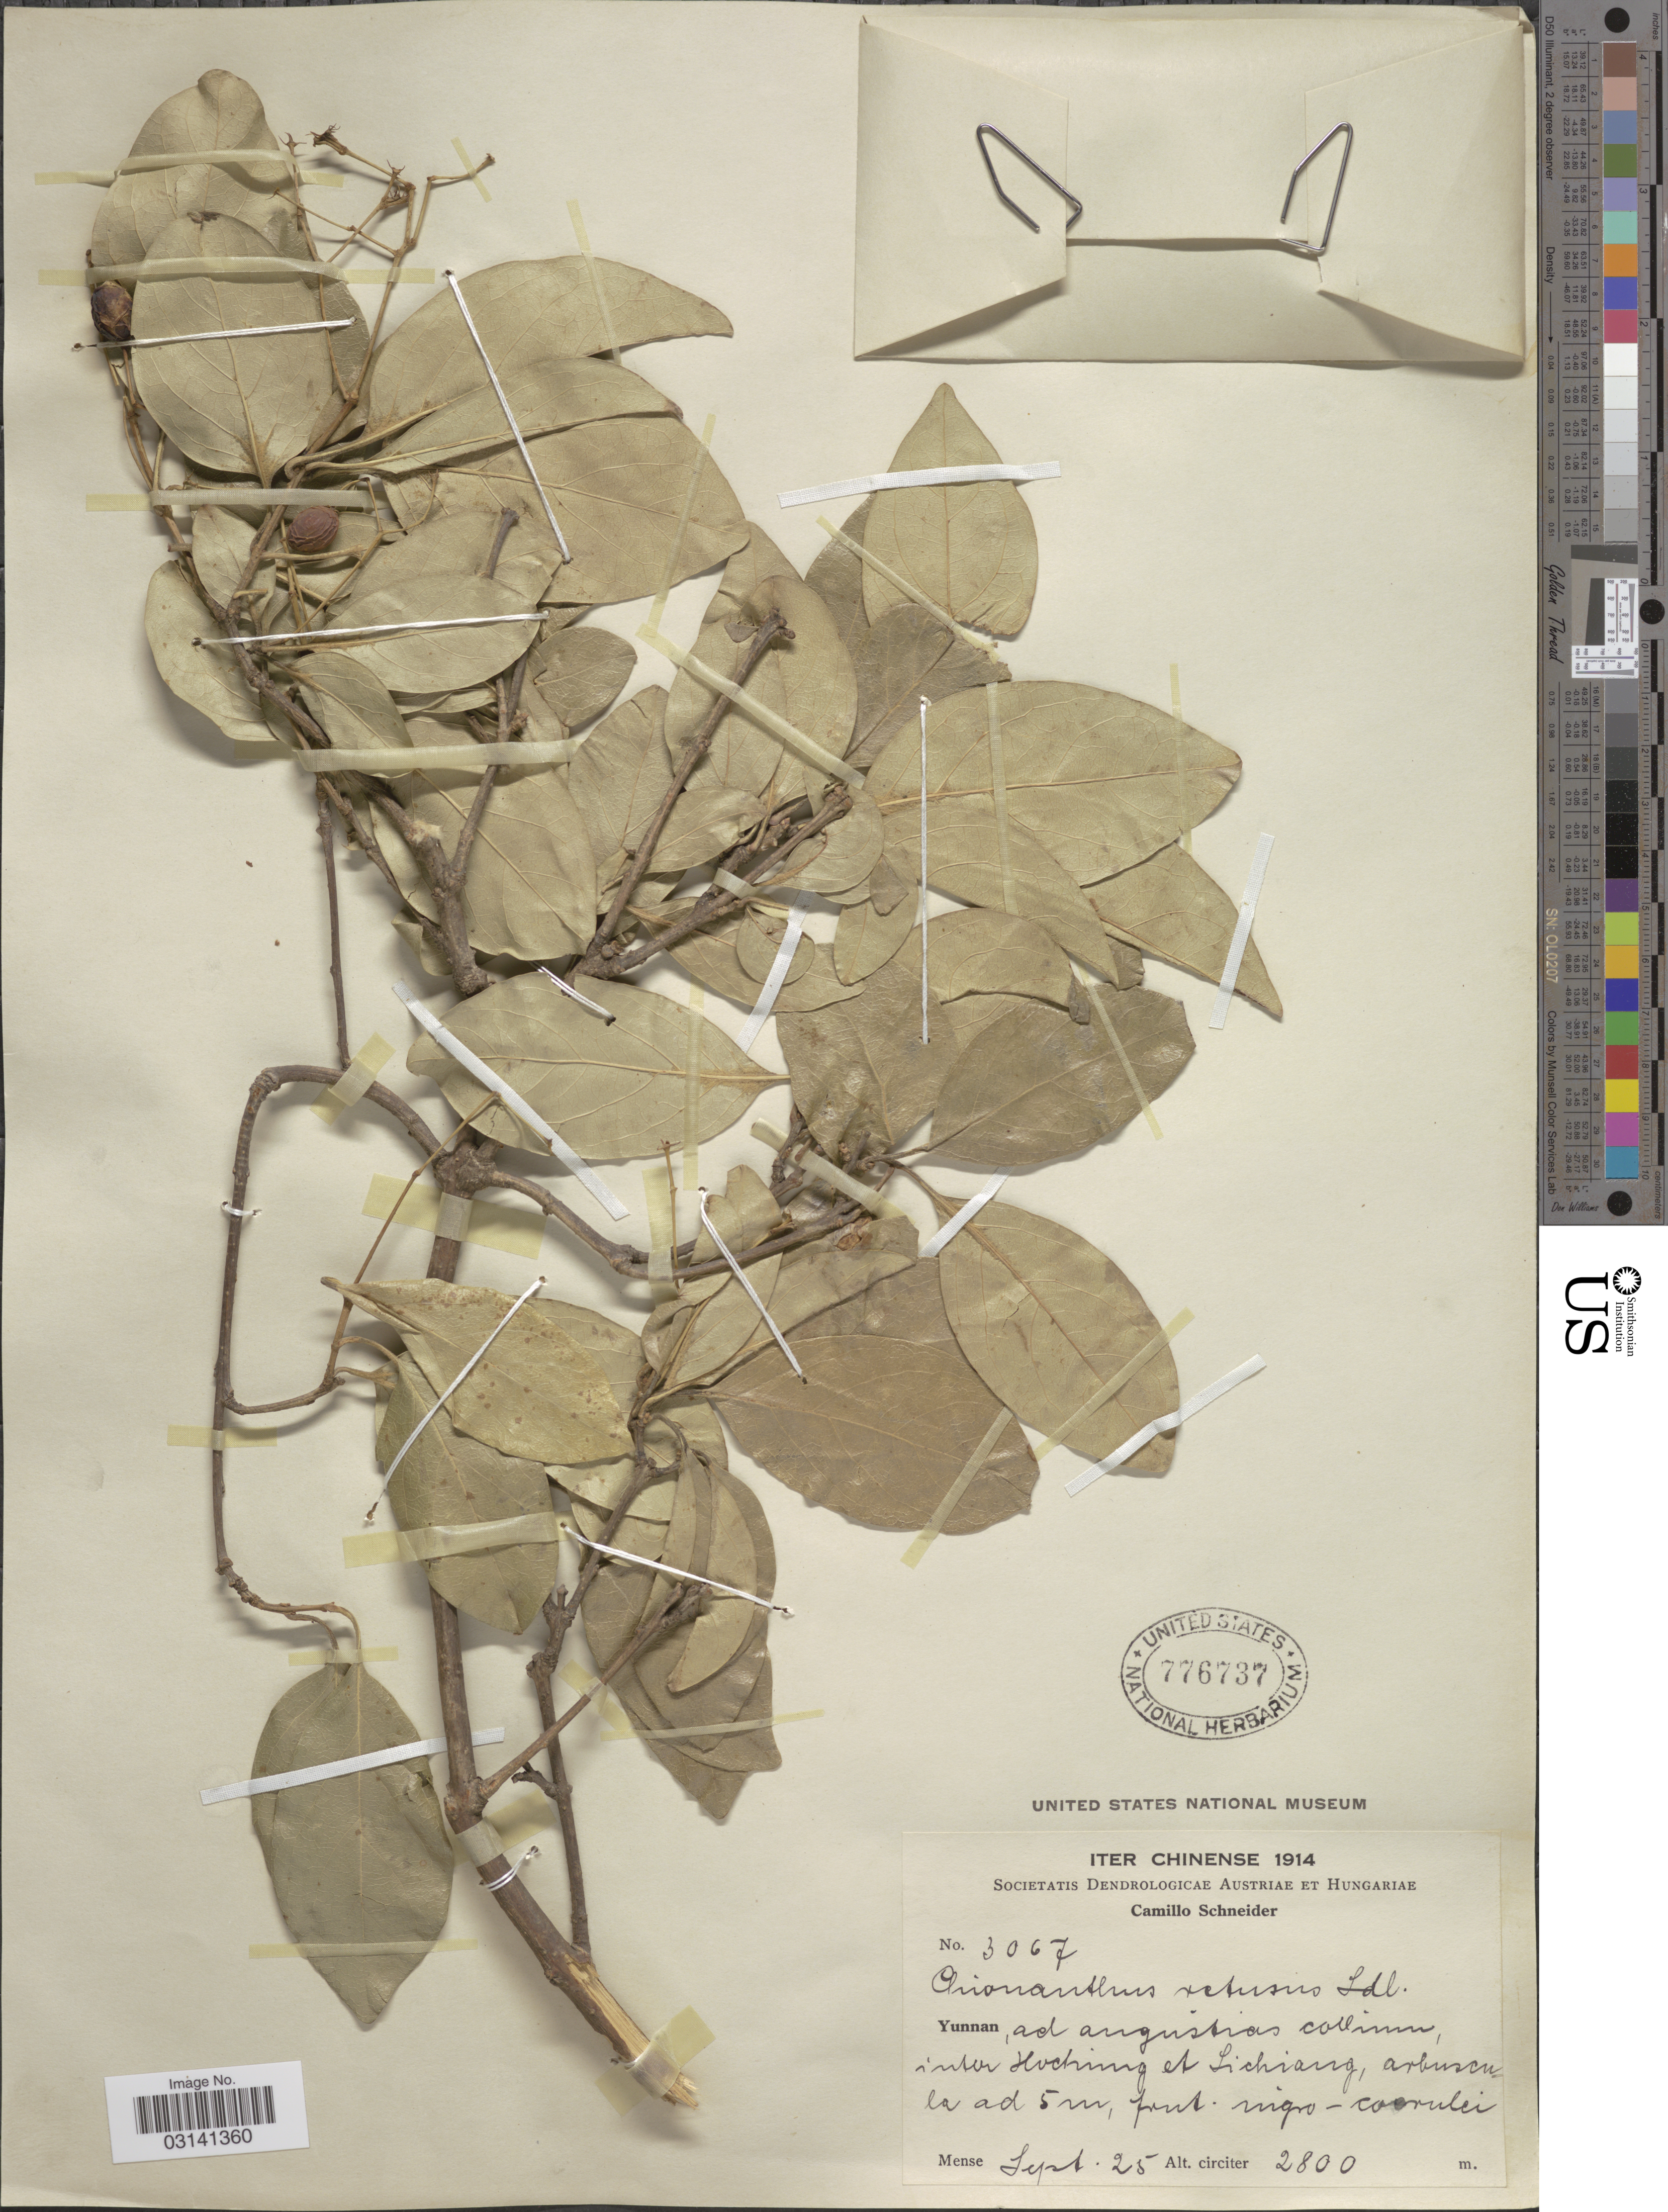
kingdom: Plantae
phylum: Tracheophyta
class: Magnoliopsida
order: Lamiales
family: Oleaceae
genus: Chionanthus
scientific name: Chionanthus retusus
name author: Lindl. & Paxton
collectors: C. K. Schneider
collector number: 3067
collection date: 1914-09-25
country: China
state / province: Yunnan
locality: Ad angustias [interpreted] collimn [interpreted], inter Hoching [interpreted] et Lichiang.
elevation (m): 2800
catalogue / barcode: US 776737